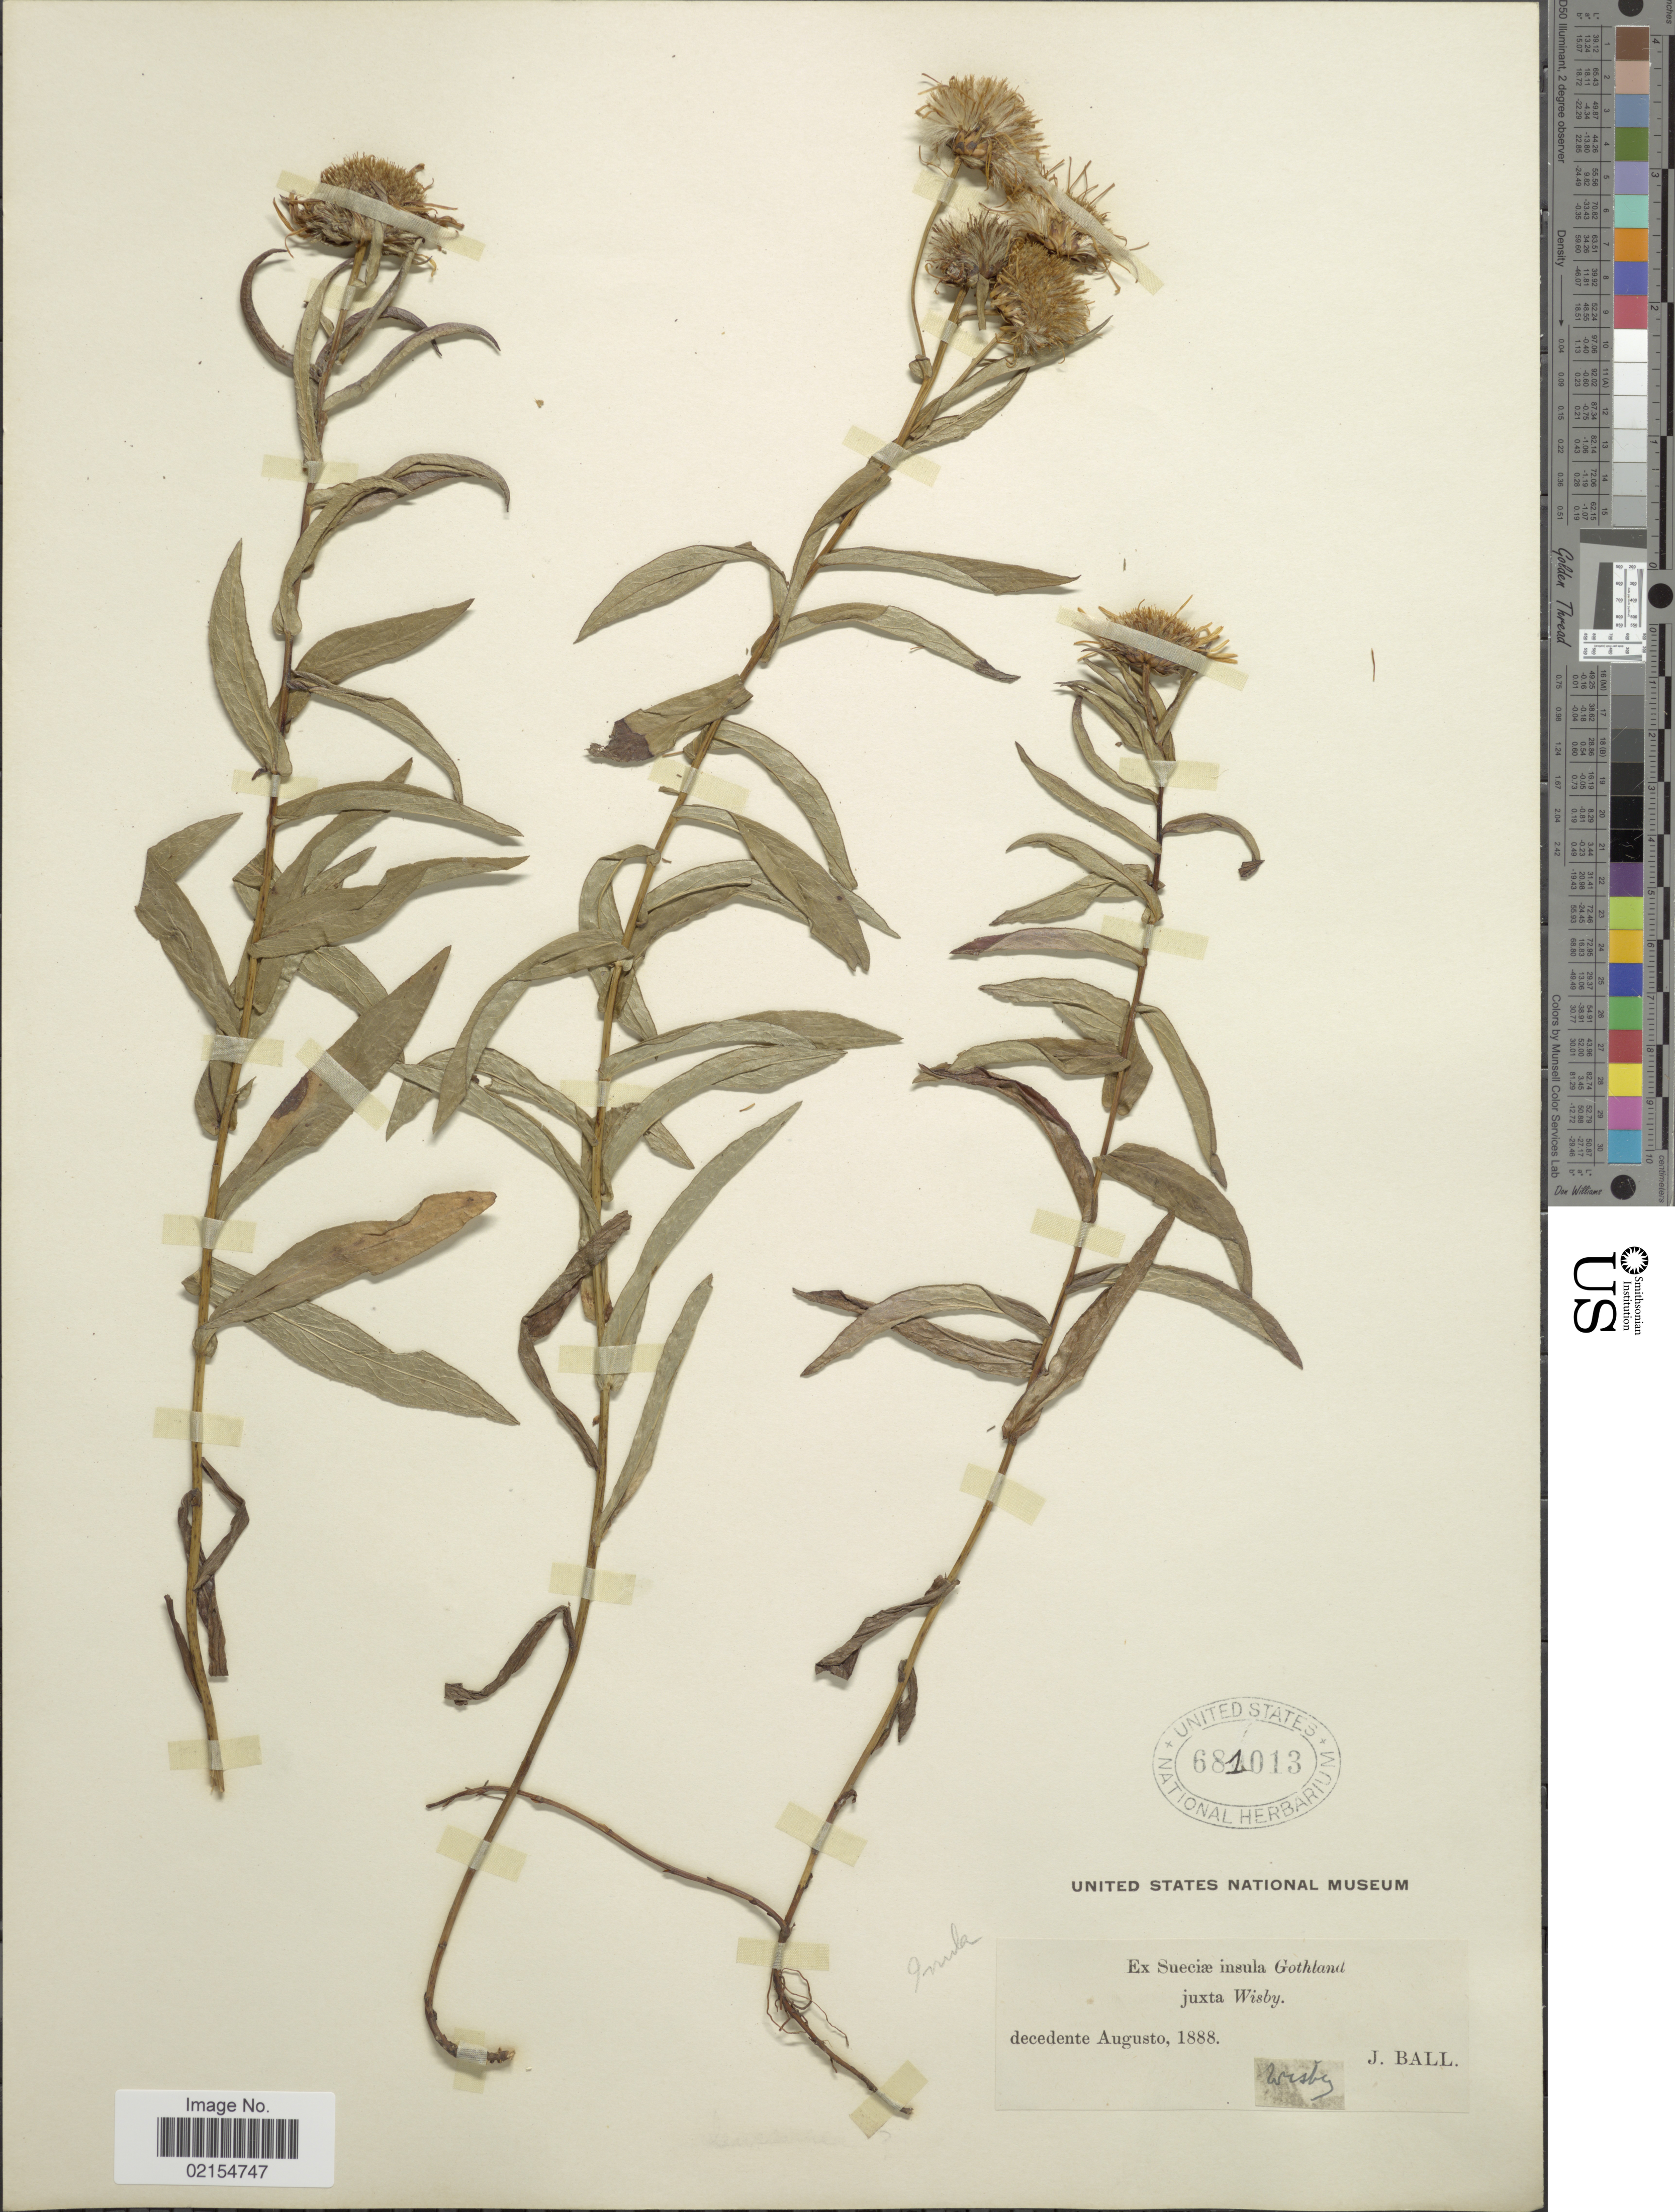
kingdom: Plantae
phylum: Tracheophyta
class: Magnoliopsida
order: Asterales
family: Asteraceae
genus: Saussurea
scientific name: Saussurea sp.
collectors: J. Ball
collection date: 1888-08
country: Sweden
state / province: Gotland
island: Gotland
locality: Exc Sueciae insula Gothland, juxta Wisby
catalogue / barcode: US 681013